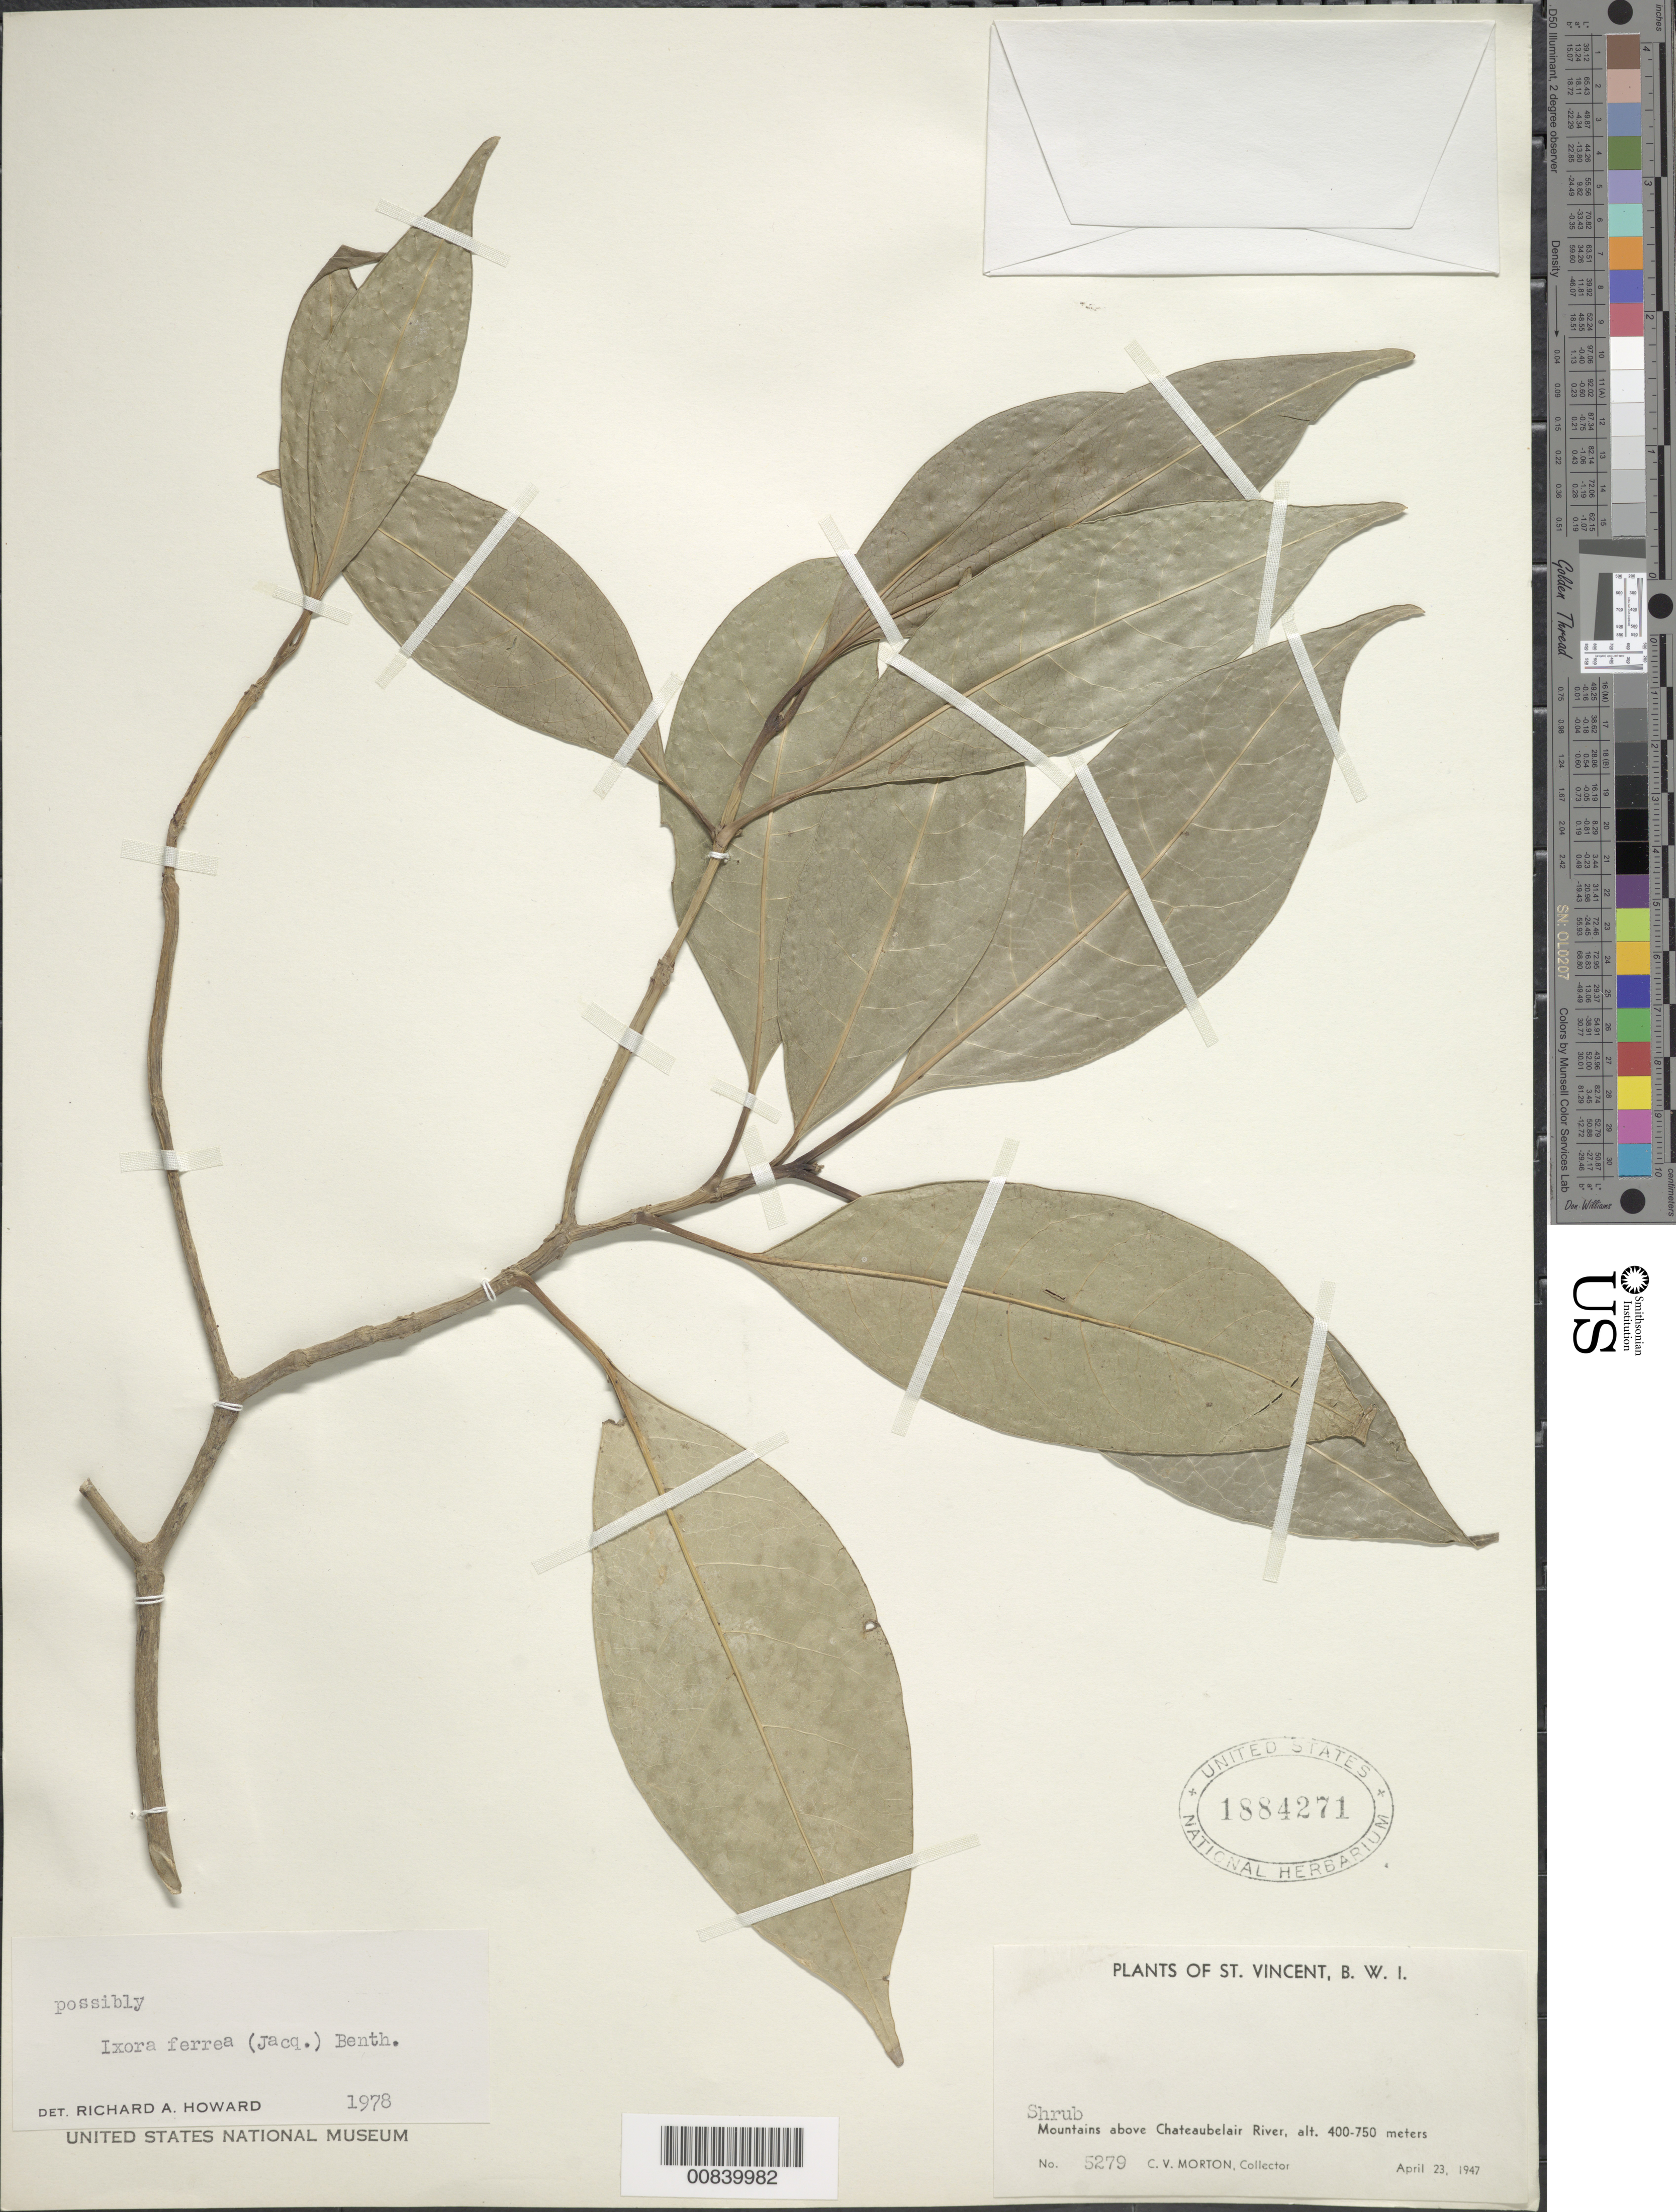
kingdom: Plantae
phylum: Tracheophyta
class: Magnoliopsida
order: Gentianales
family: Rubiaceae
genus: Ixora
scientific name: Ixora ferrea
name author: (Jacq.) Benth.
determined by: Howard, R. A.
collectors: C. V. Morton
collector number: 5279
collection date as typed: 23 Apr 1947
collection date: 1947-04-23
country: St. Vincent - Grenadines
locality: Mountains above Chateaubelair River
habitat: Montane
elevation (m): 400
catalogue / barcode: US 1884271